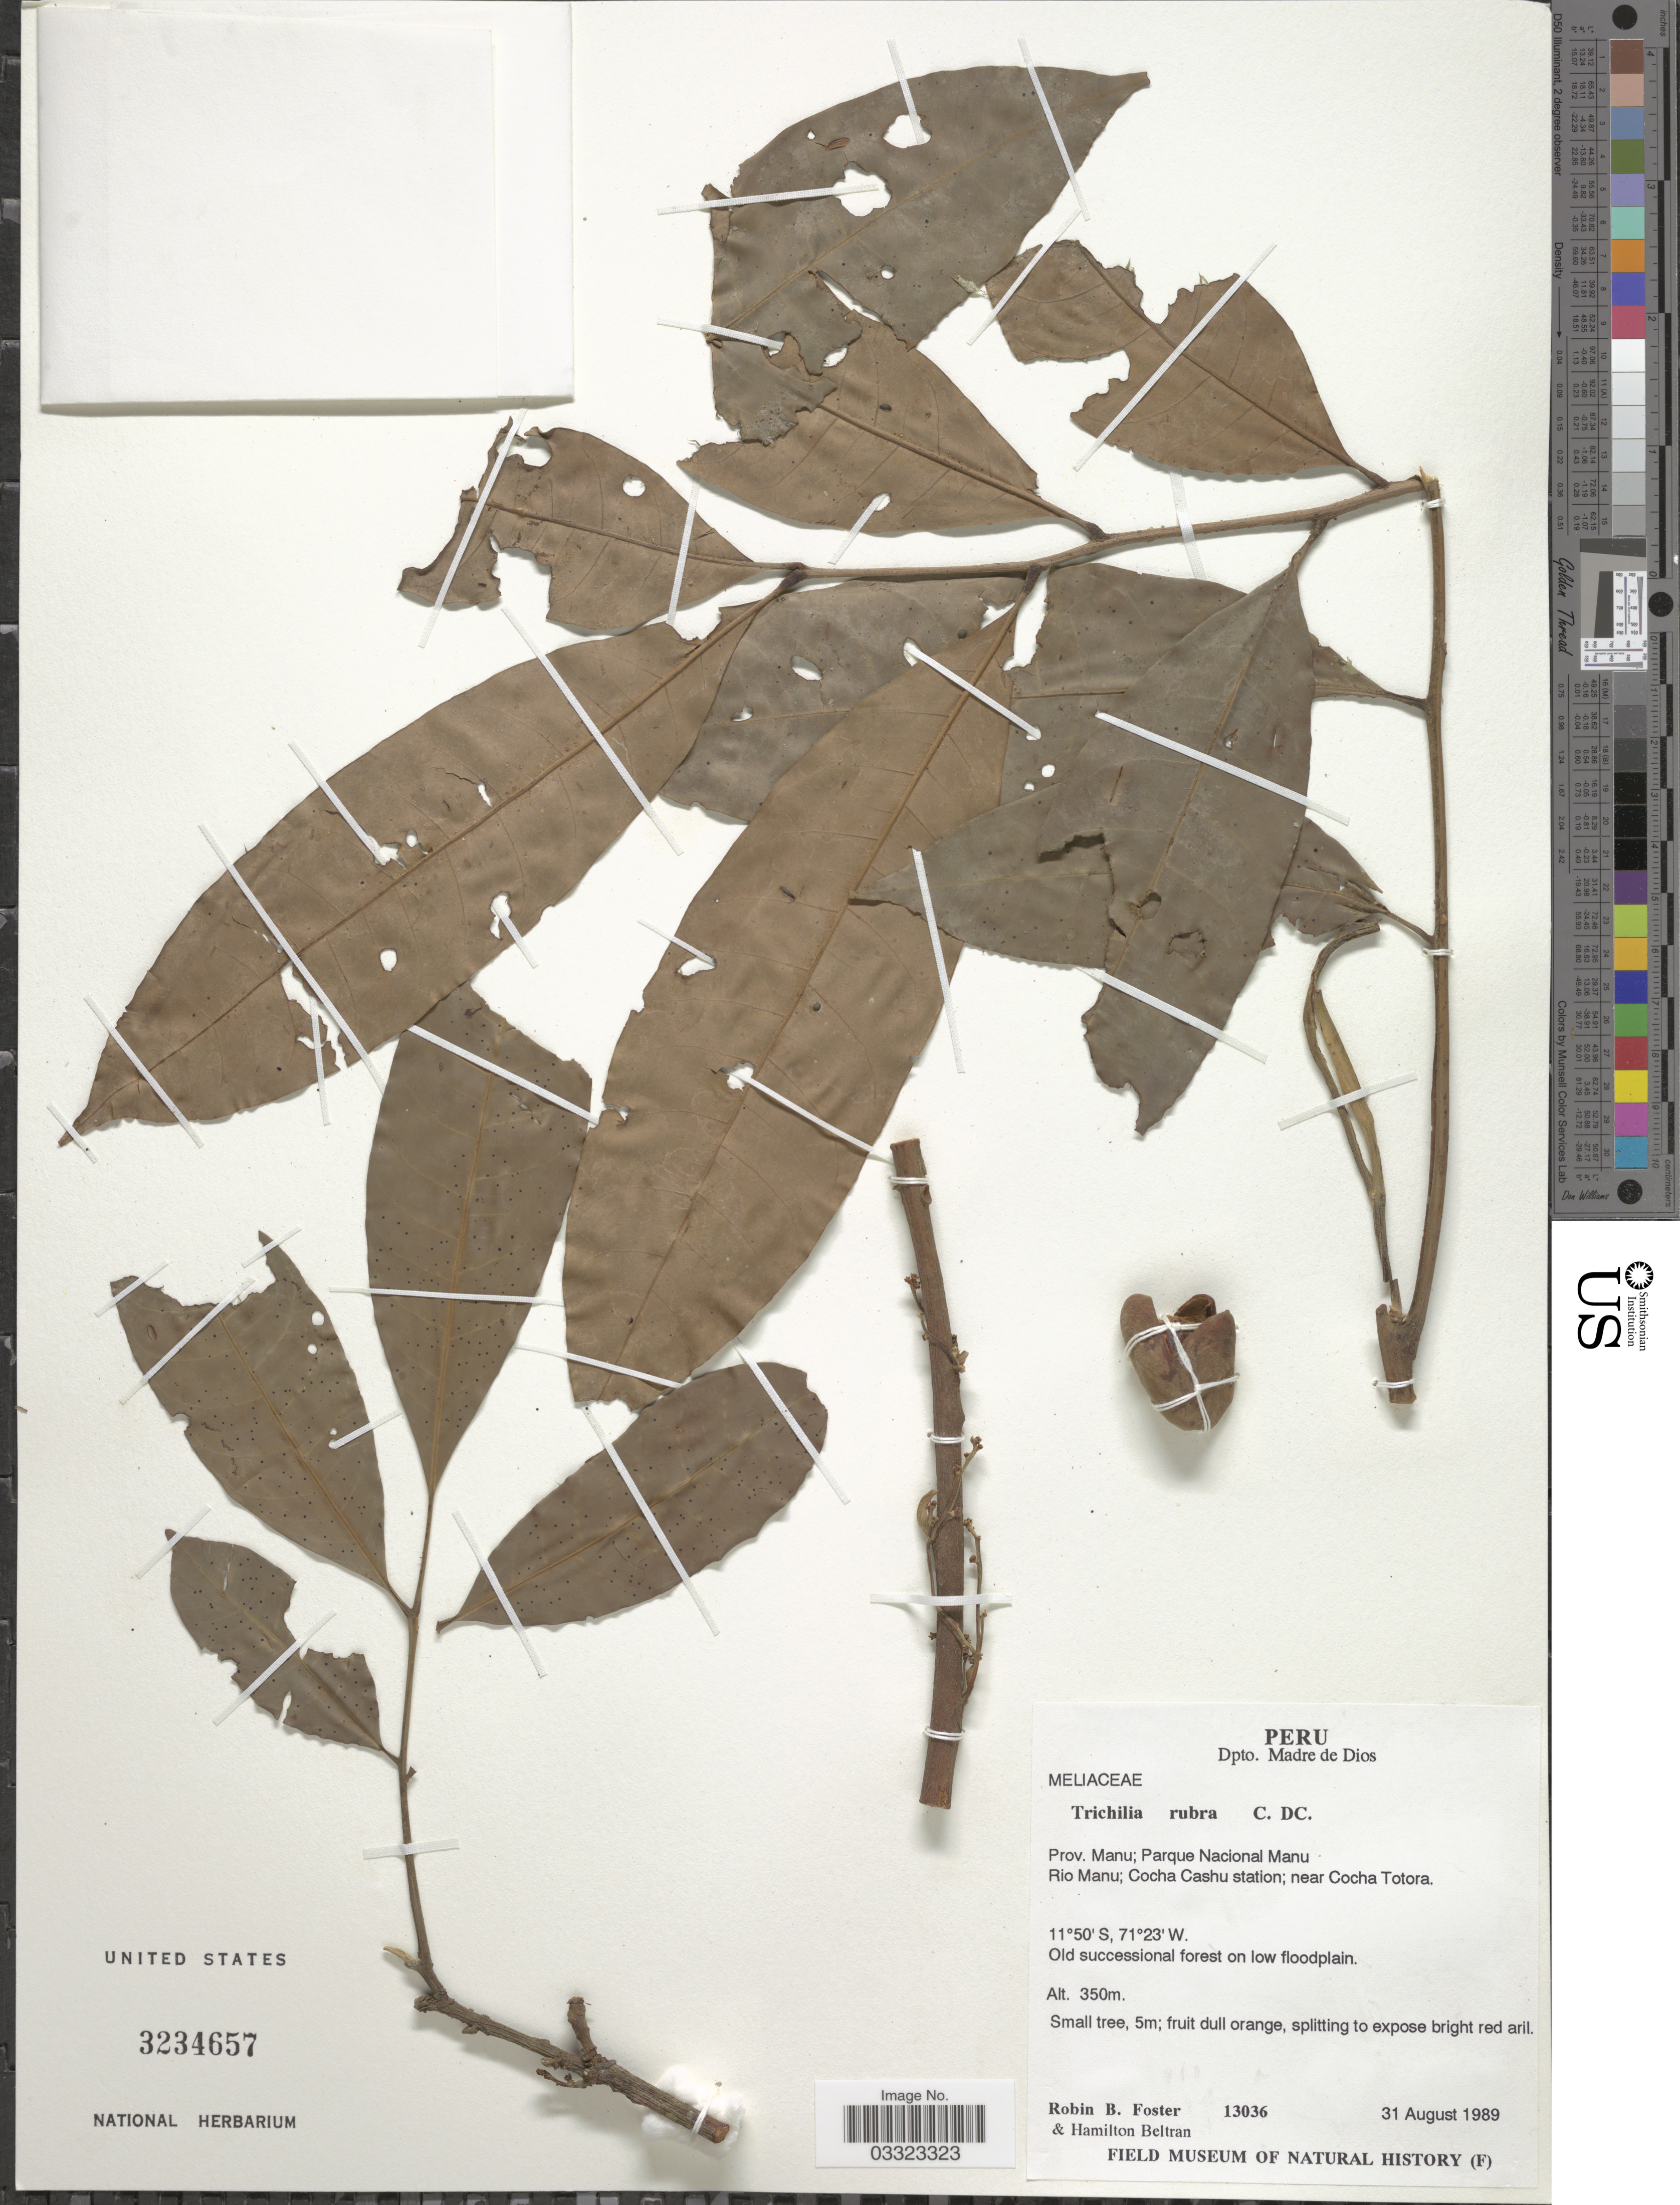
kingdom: Plantae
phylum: Tracheophyta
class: Magnoliopsida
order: Sapindales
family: Meliaceae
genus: Trichilia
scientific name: Trichilia rubra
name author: C. DC.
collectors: R. B. Foster & H. Beltran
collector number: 13036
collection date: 1989-08-31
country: Peru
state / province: Madre de Dios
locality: Dpto. Madre de Dios, Prov. Manu; Parque Nacional Manu, Rio Manu; Cocha Cashu station; near Cocha Totora.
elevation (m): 350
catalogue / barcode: US 3234657